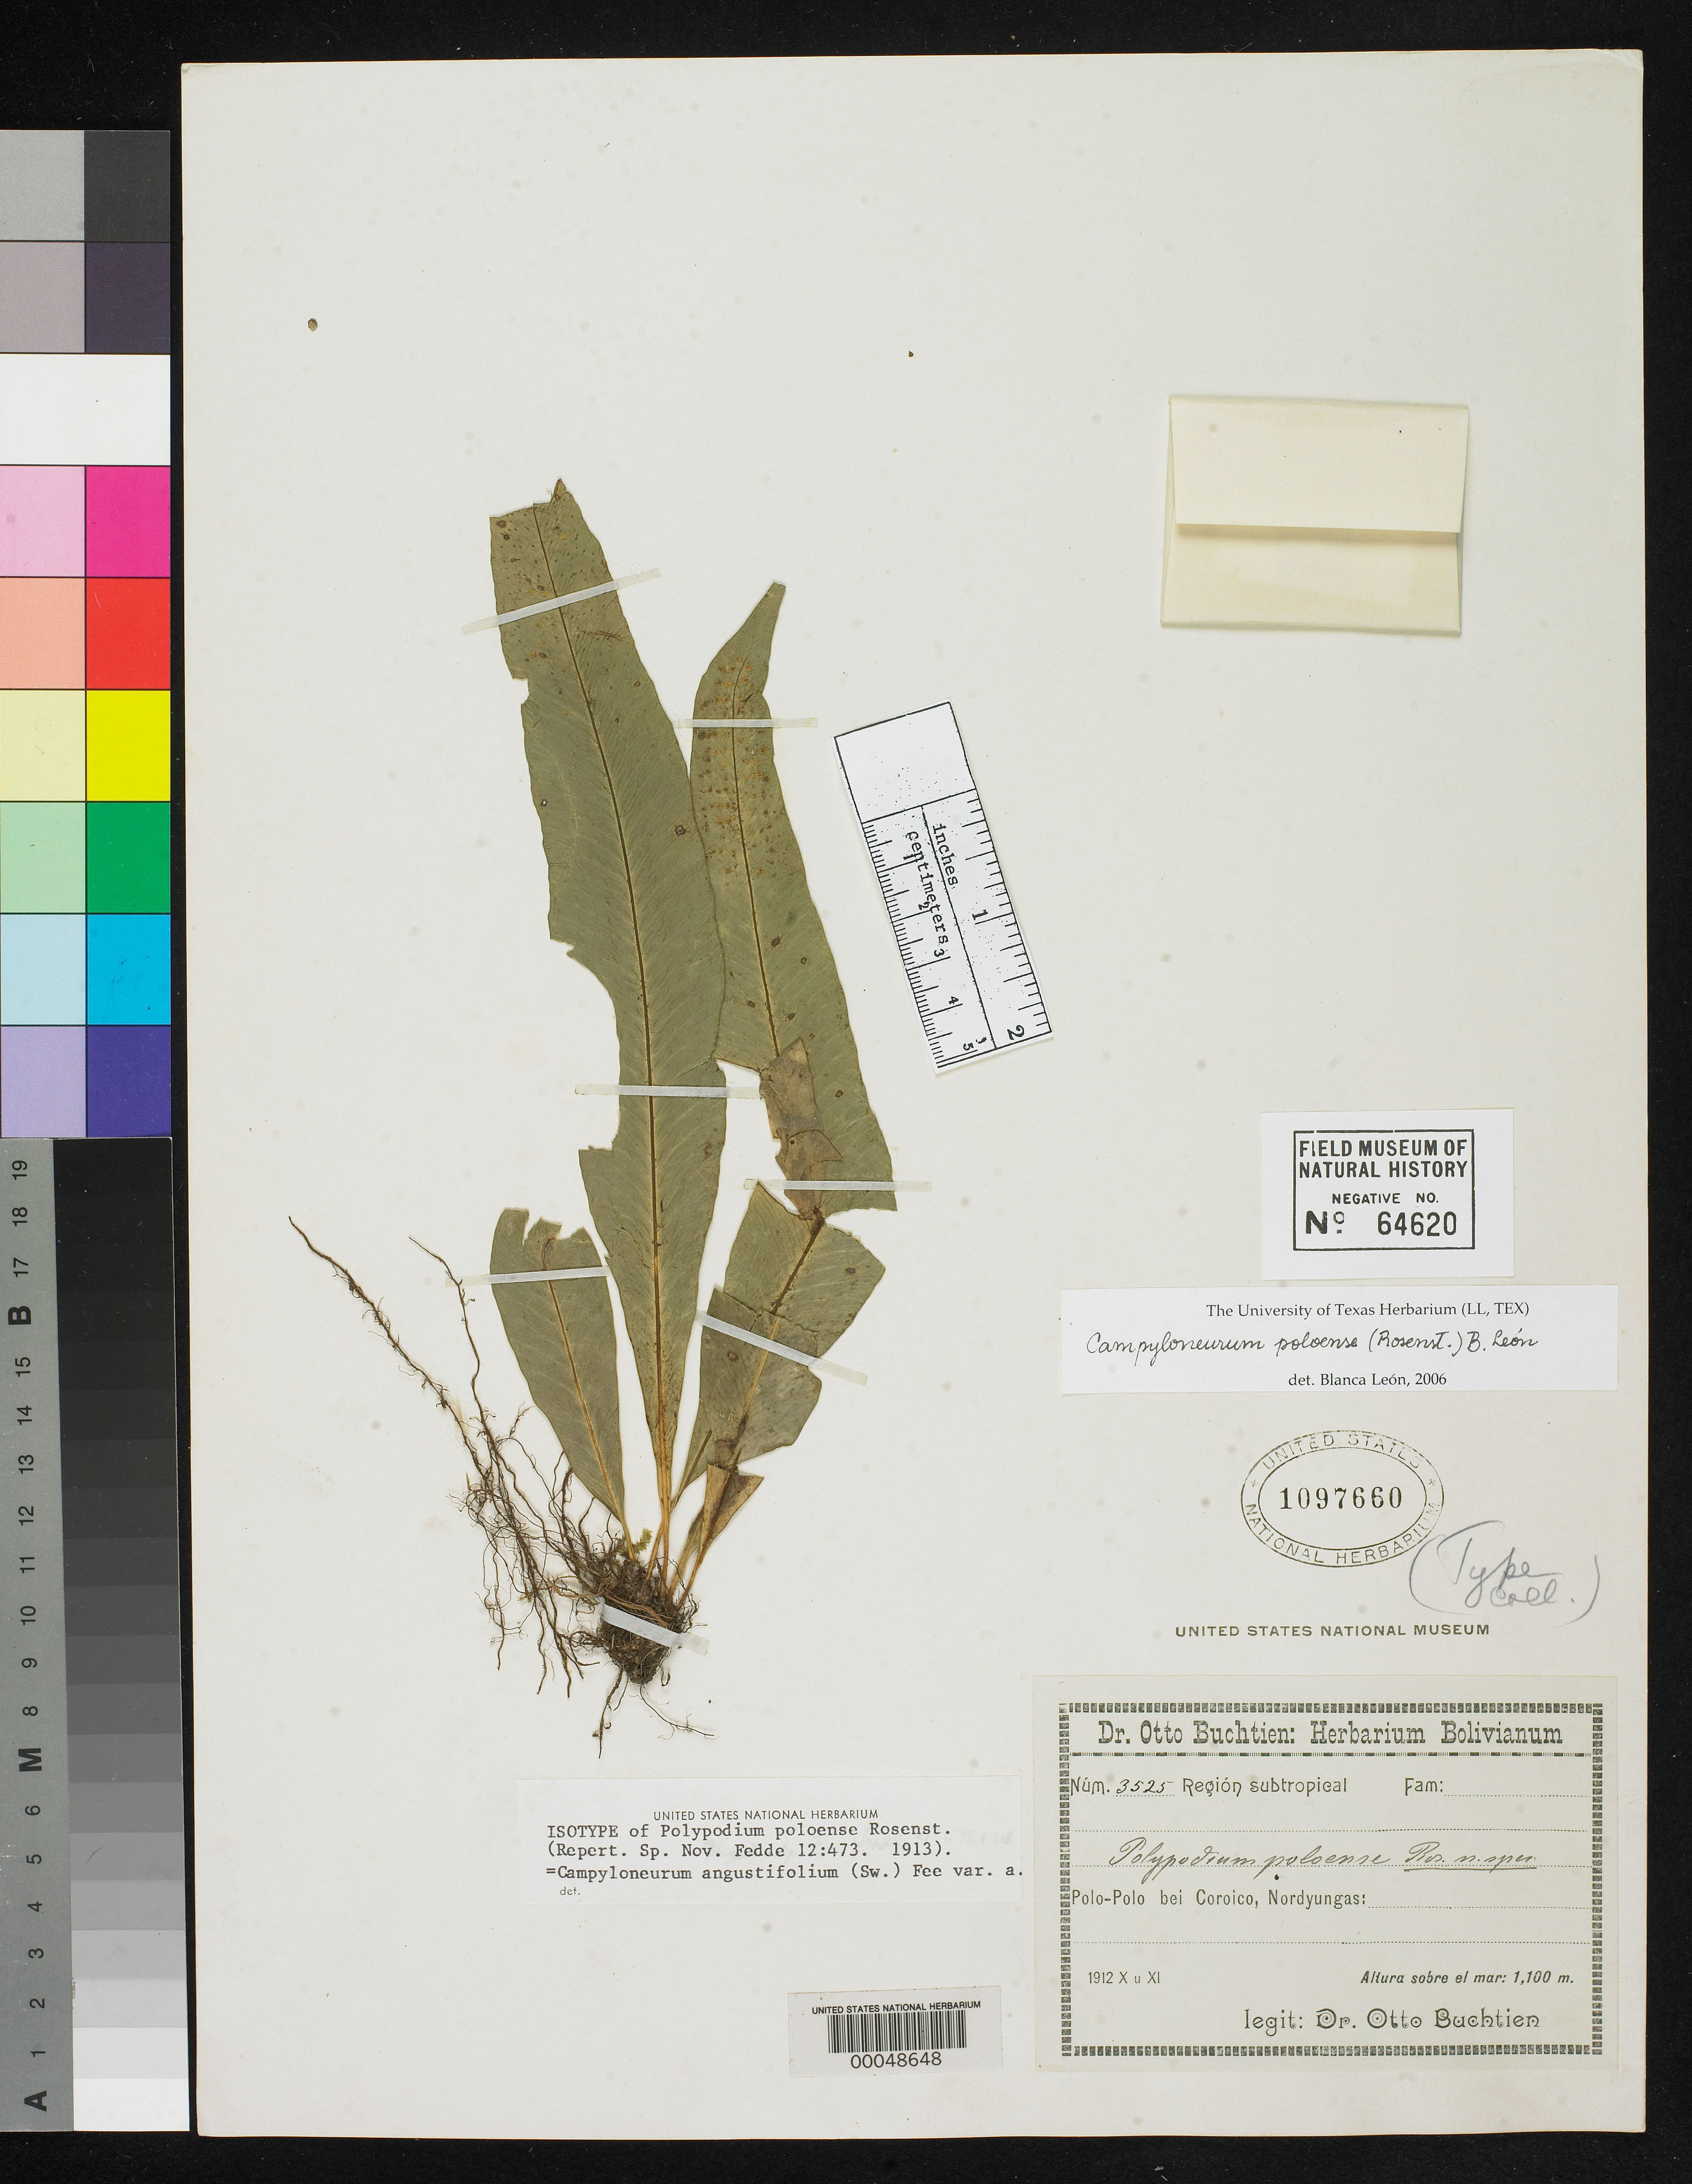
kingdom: Plantae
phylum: Tracheophyta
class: Polypodiopsida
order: Polypodiales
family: Polypodiaceae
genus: Polypodium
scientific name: Polypodium poloense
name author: Rosenst.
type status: Isotype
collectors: O. Buchtien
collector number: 3525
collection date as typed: Oct 1912 to -- Nov 1912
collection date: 1912-10/1912-11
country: Bolivia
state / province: La Paz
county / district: Nor Yungas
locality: Polo-Polo near Coroico.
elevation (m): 1100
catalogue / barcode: US 1097660